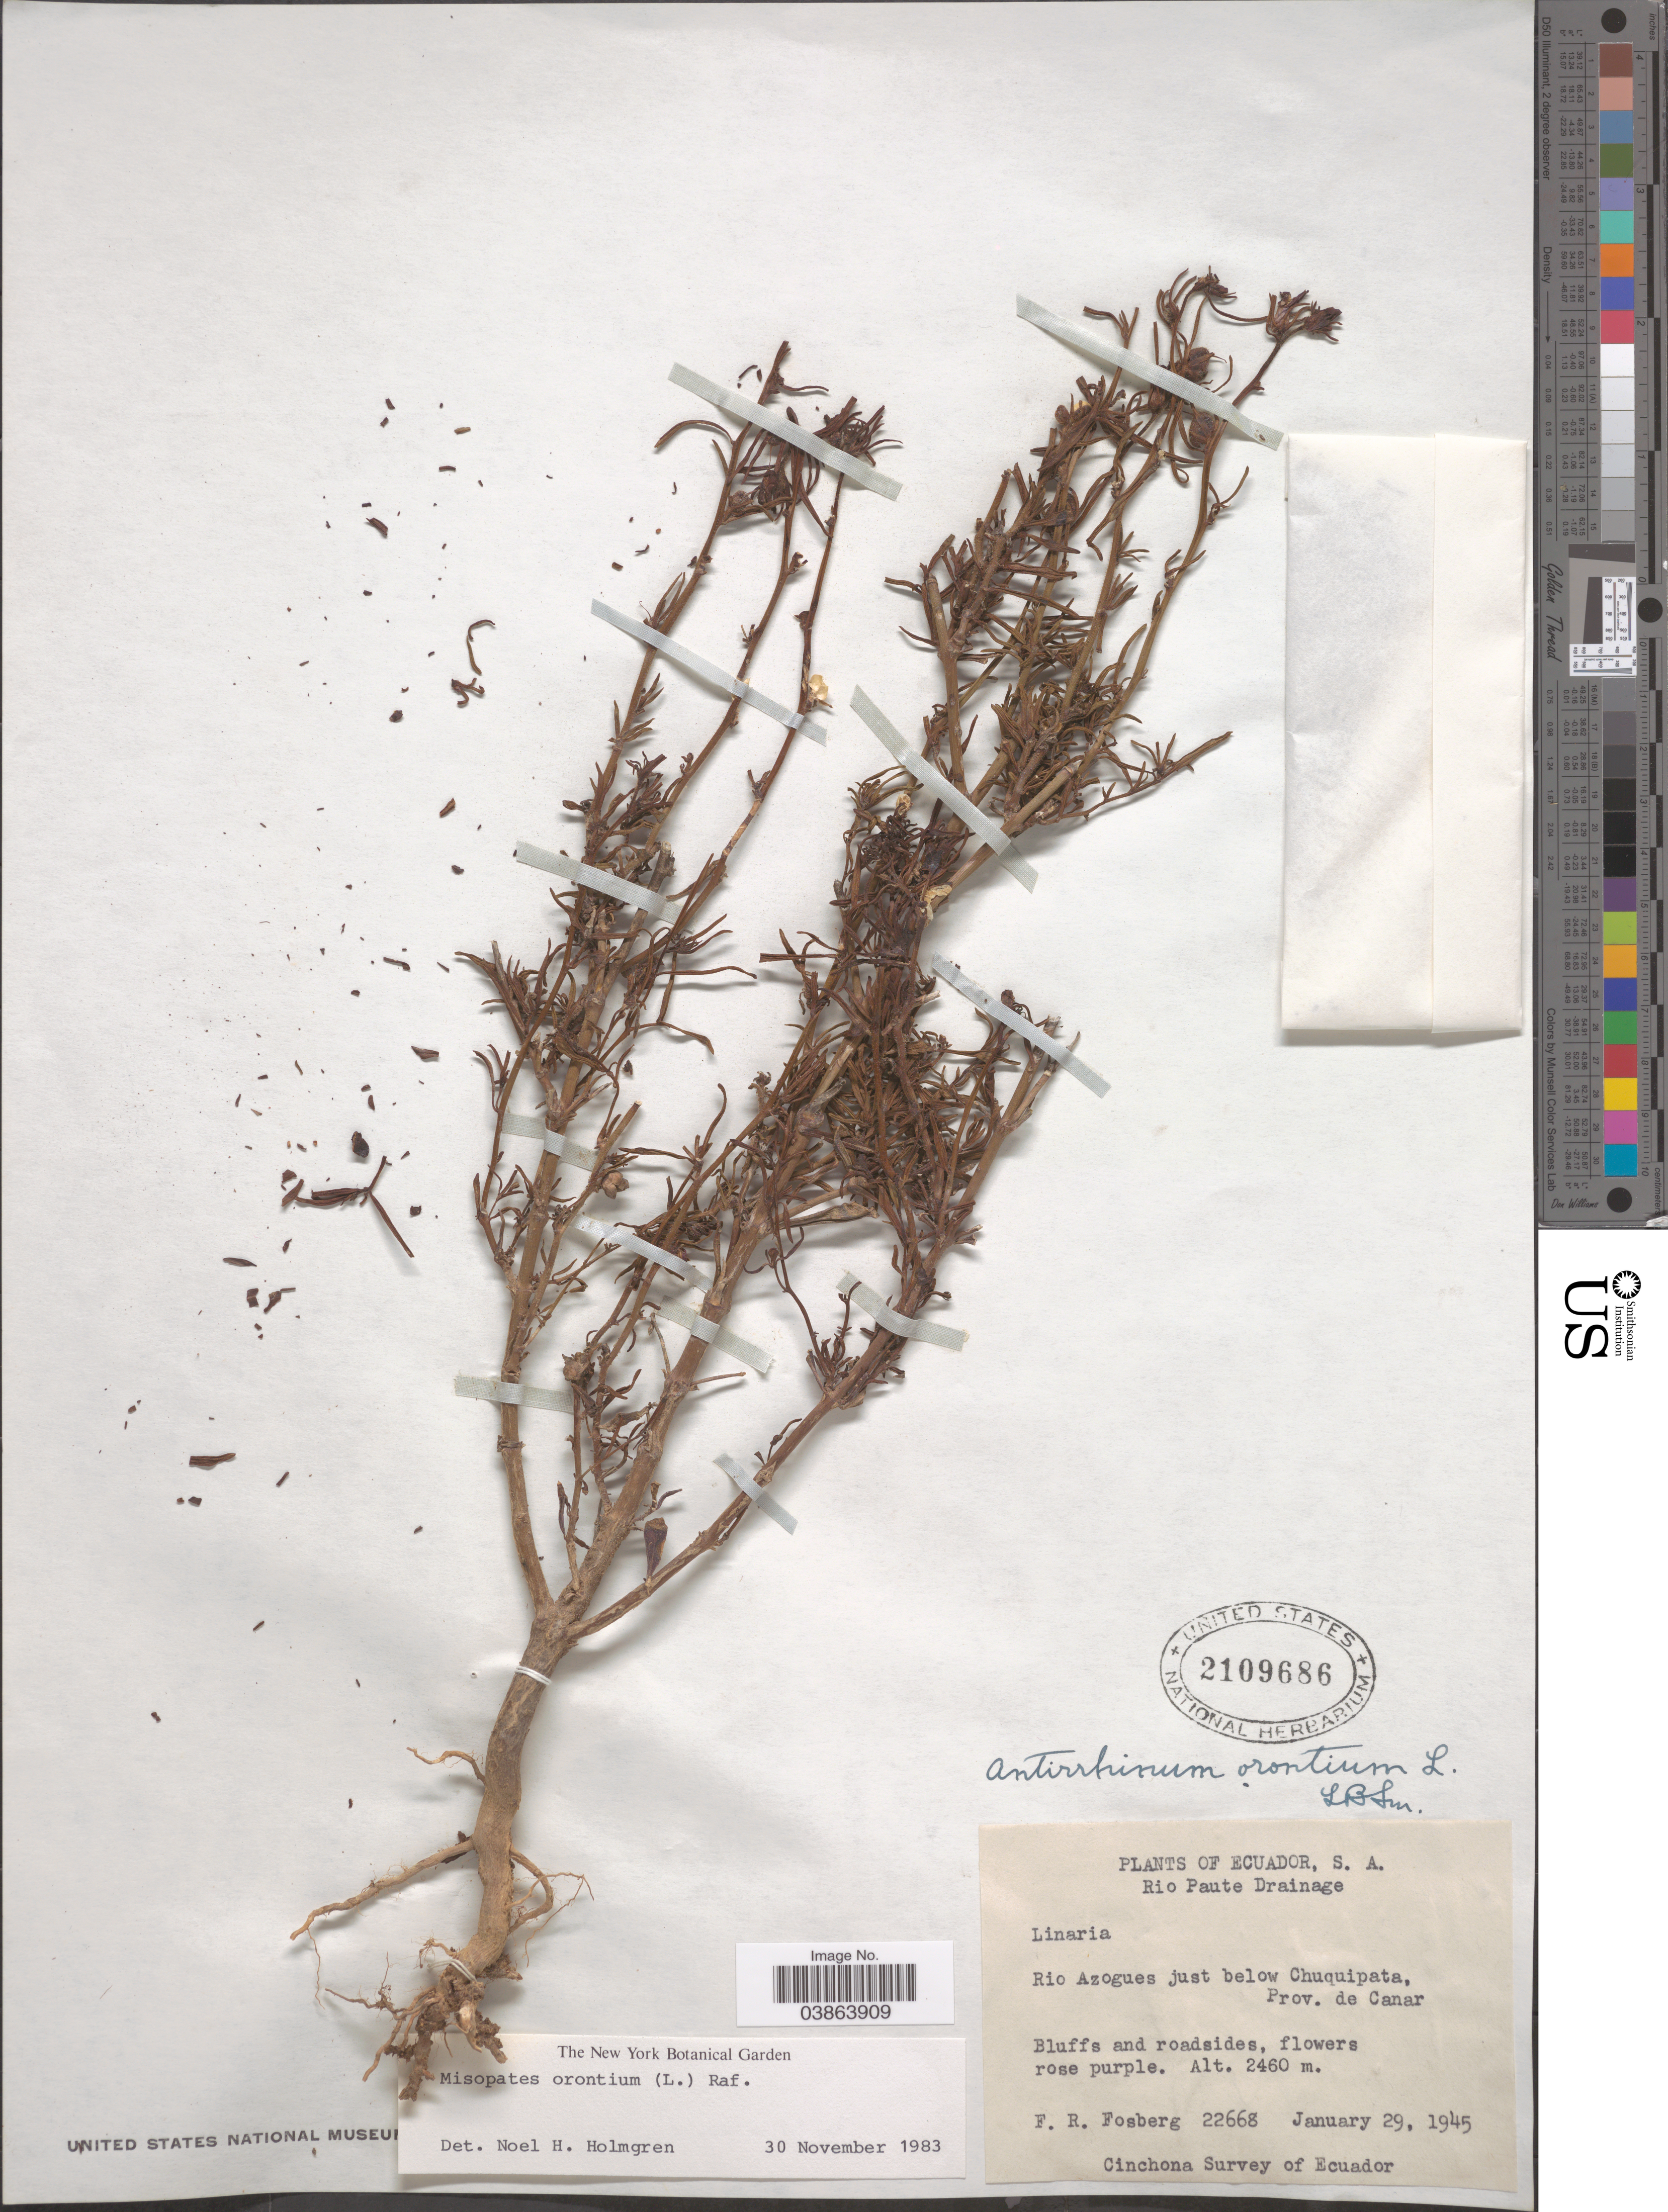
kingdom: Plantae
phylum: Tracheophyta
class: Magnoliopsida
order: Lamiales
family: Plantaginaceae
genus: Antirrhinum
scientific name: Antirrhinum orontium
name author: L.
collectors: F. R. Fosberg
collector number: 22668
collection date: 1945-01-29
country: Ecuador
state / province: Cañar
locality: Rio Paute Drainage. Rio Azogues just below Chuquipata.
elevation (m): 2460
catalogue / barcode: US 2109686